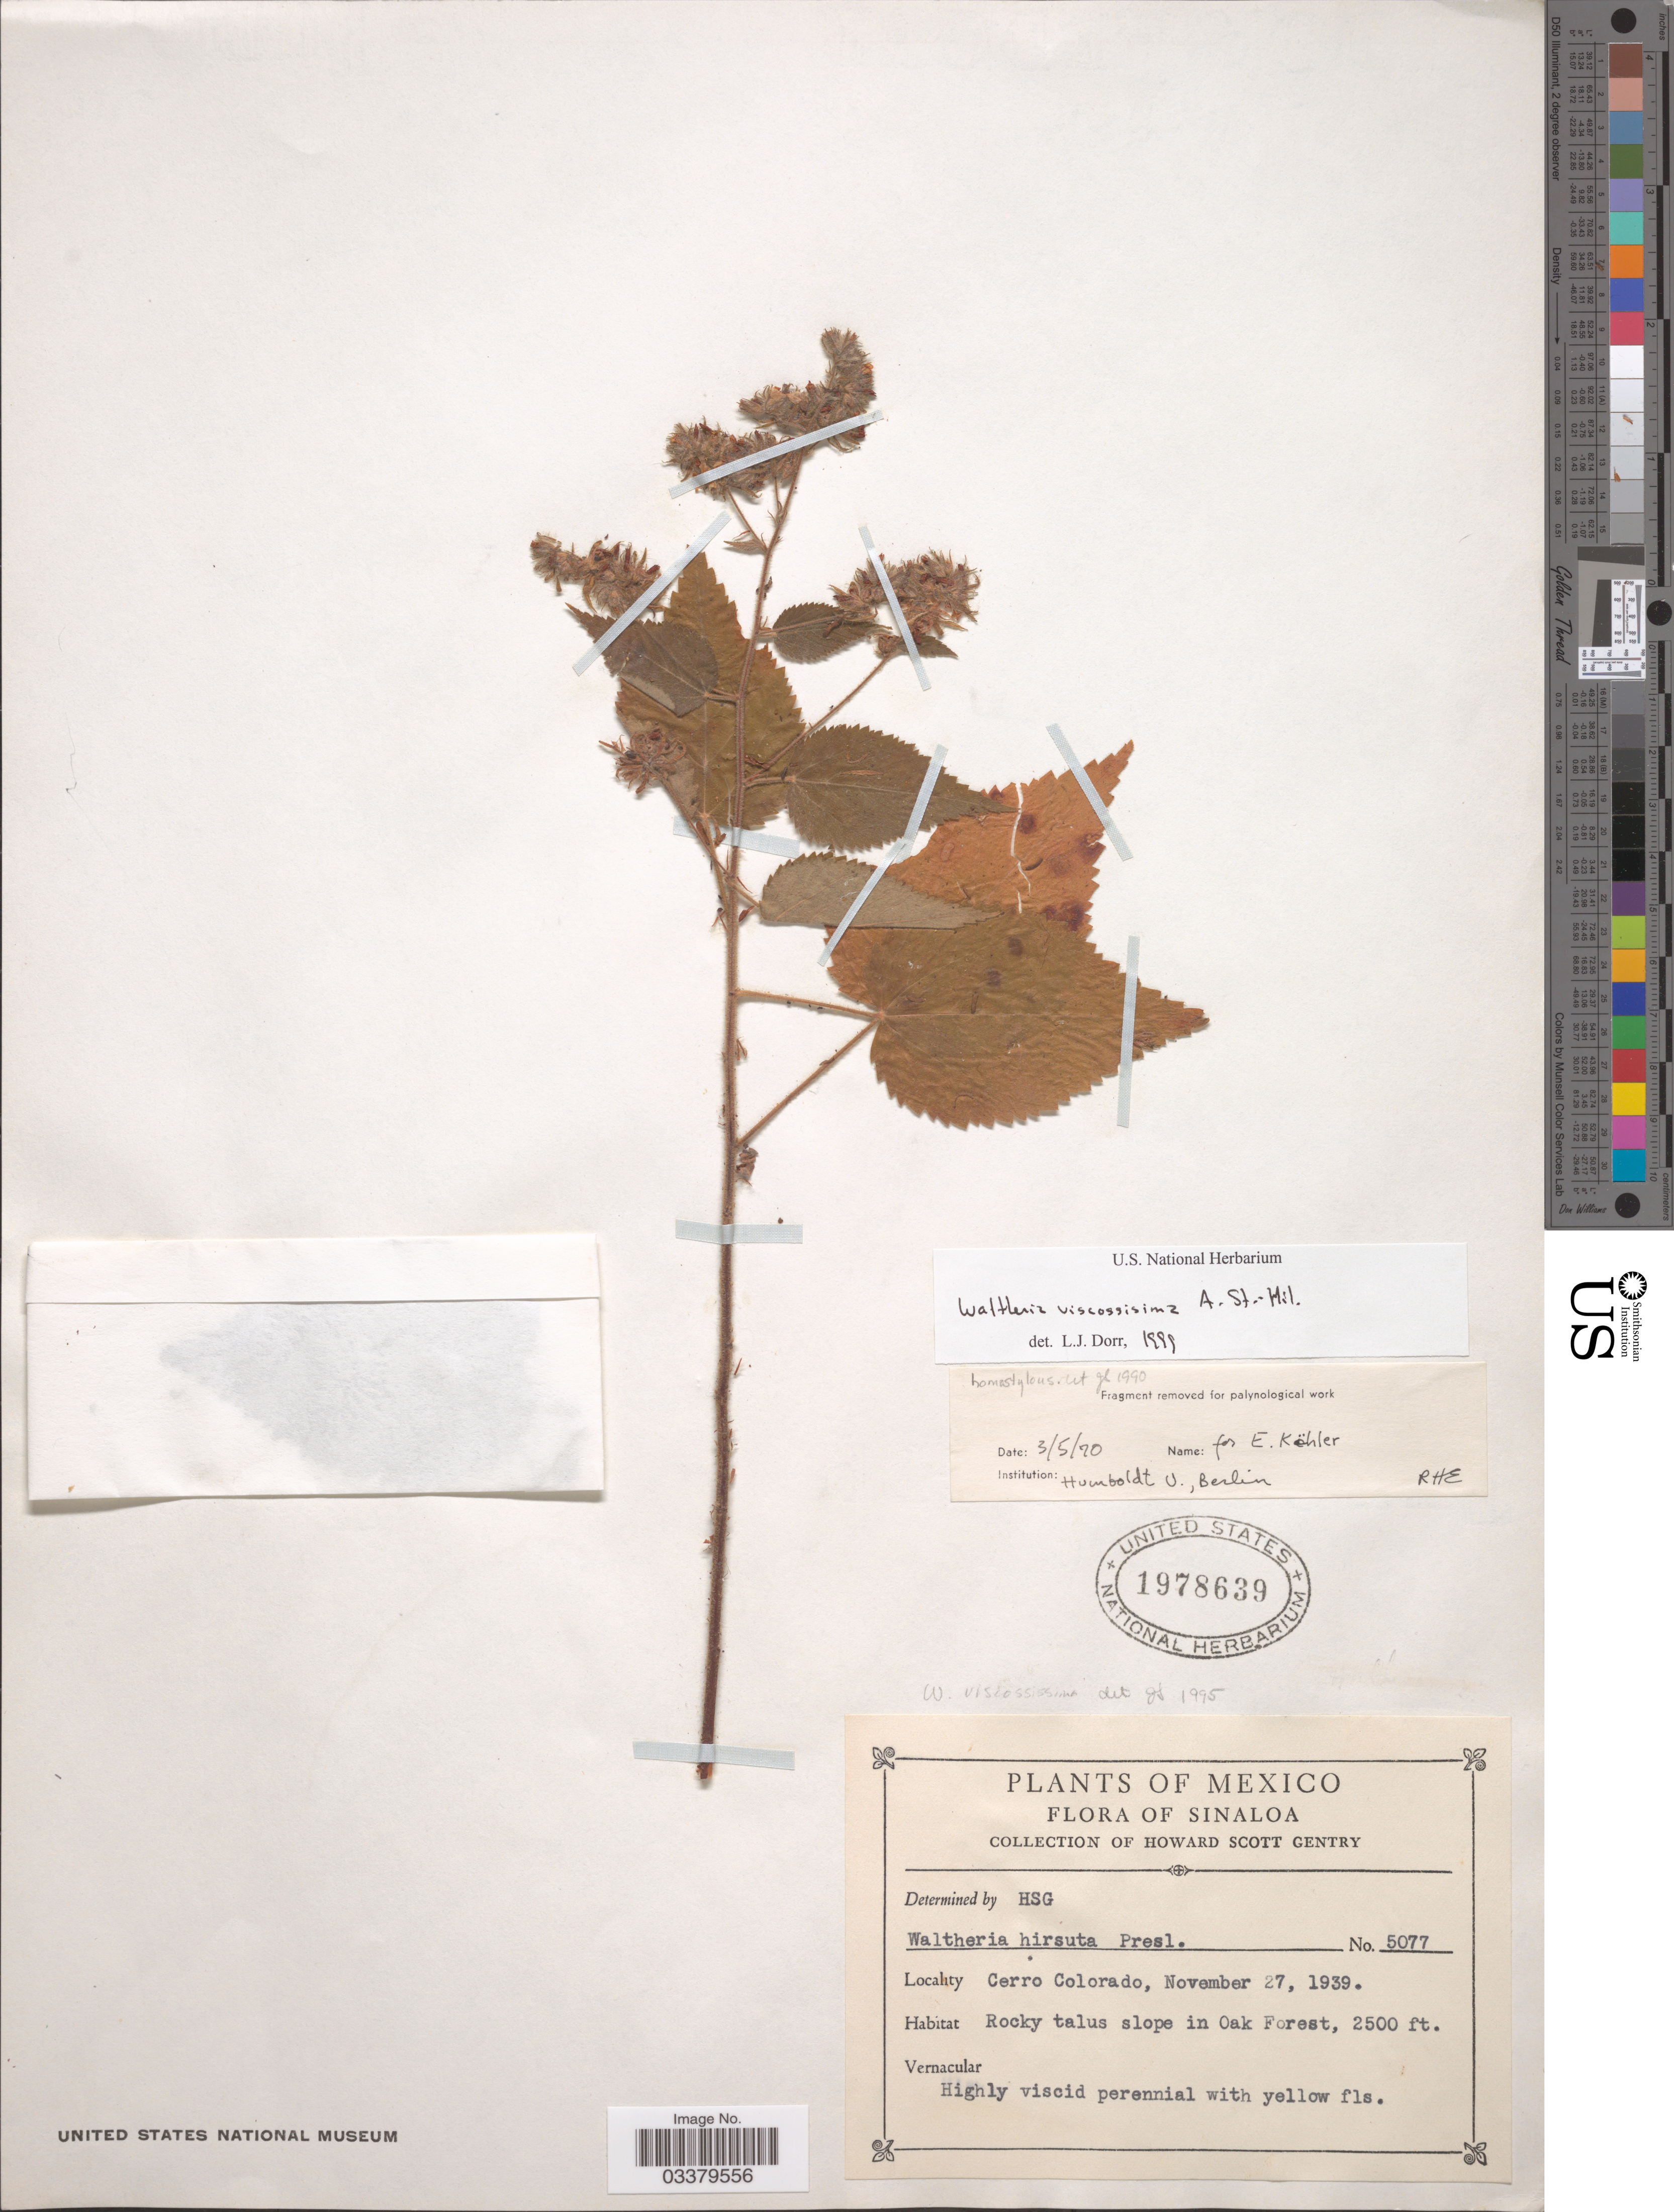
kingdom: Plantae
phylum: Tracheophyta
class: Magnoliopsida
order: Malvales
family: Malvaceae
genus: Waltheria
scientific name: Waltheria viscosissima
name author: A. St.-Hil.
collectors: H. S. Gentry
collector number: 5077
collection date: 1939-11-27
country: Mexico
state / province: Sinaloa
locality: Cerro Colorado. Rocky talus slope in Oak Forest.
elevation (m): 762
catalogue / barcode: US 1978639